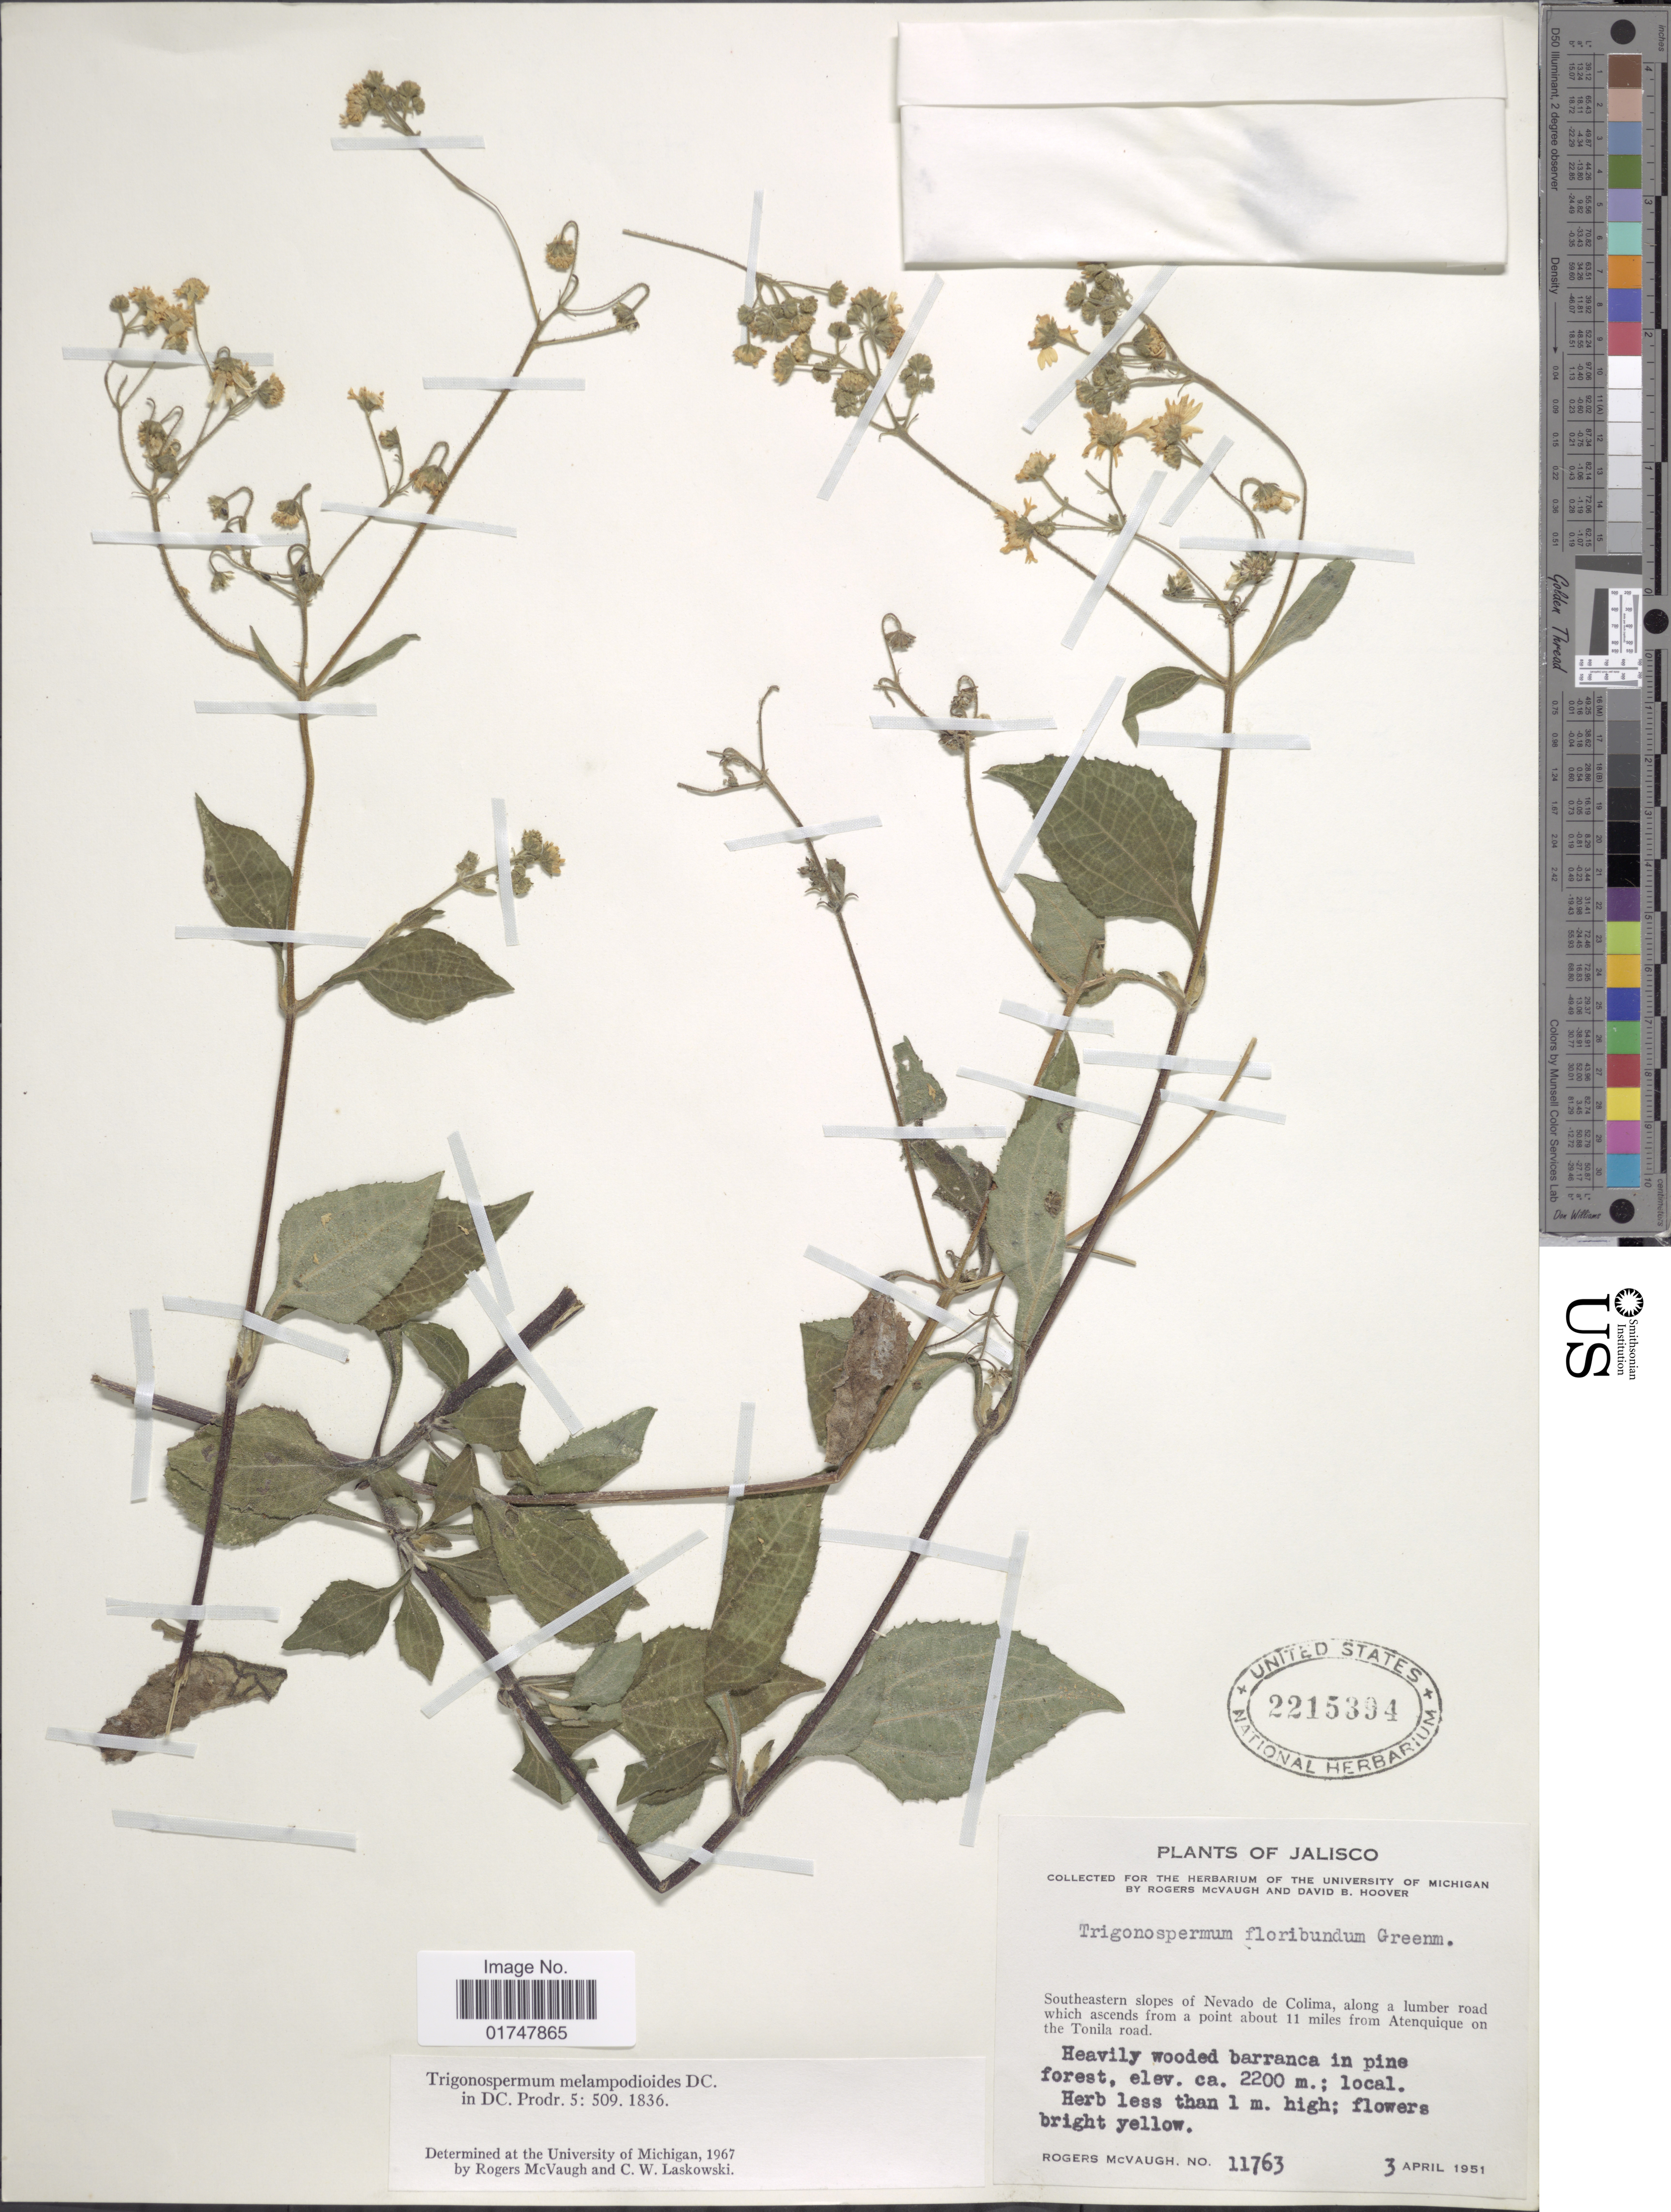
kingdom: Plantae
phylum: Tracheophyta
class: Magnoliopsida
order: Asterales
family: Asteraceae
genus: Trigonospermum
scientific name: Trigonospermum melampodioides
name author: DC.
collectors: R. McVaugh & D. B. Hoover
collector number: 11763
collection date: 1951-04-03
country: Mexico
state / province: Jalisco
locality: Southeastern slopes of Nevado de Colima, along a lumber road which ascends from a point about 11 miles from Atenquique on the Tonila road. Heavily wooded barranca in pine forest.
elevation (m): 2200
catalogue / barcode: US 2215394